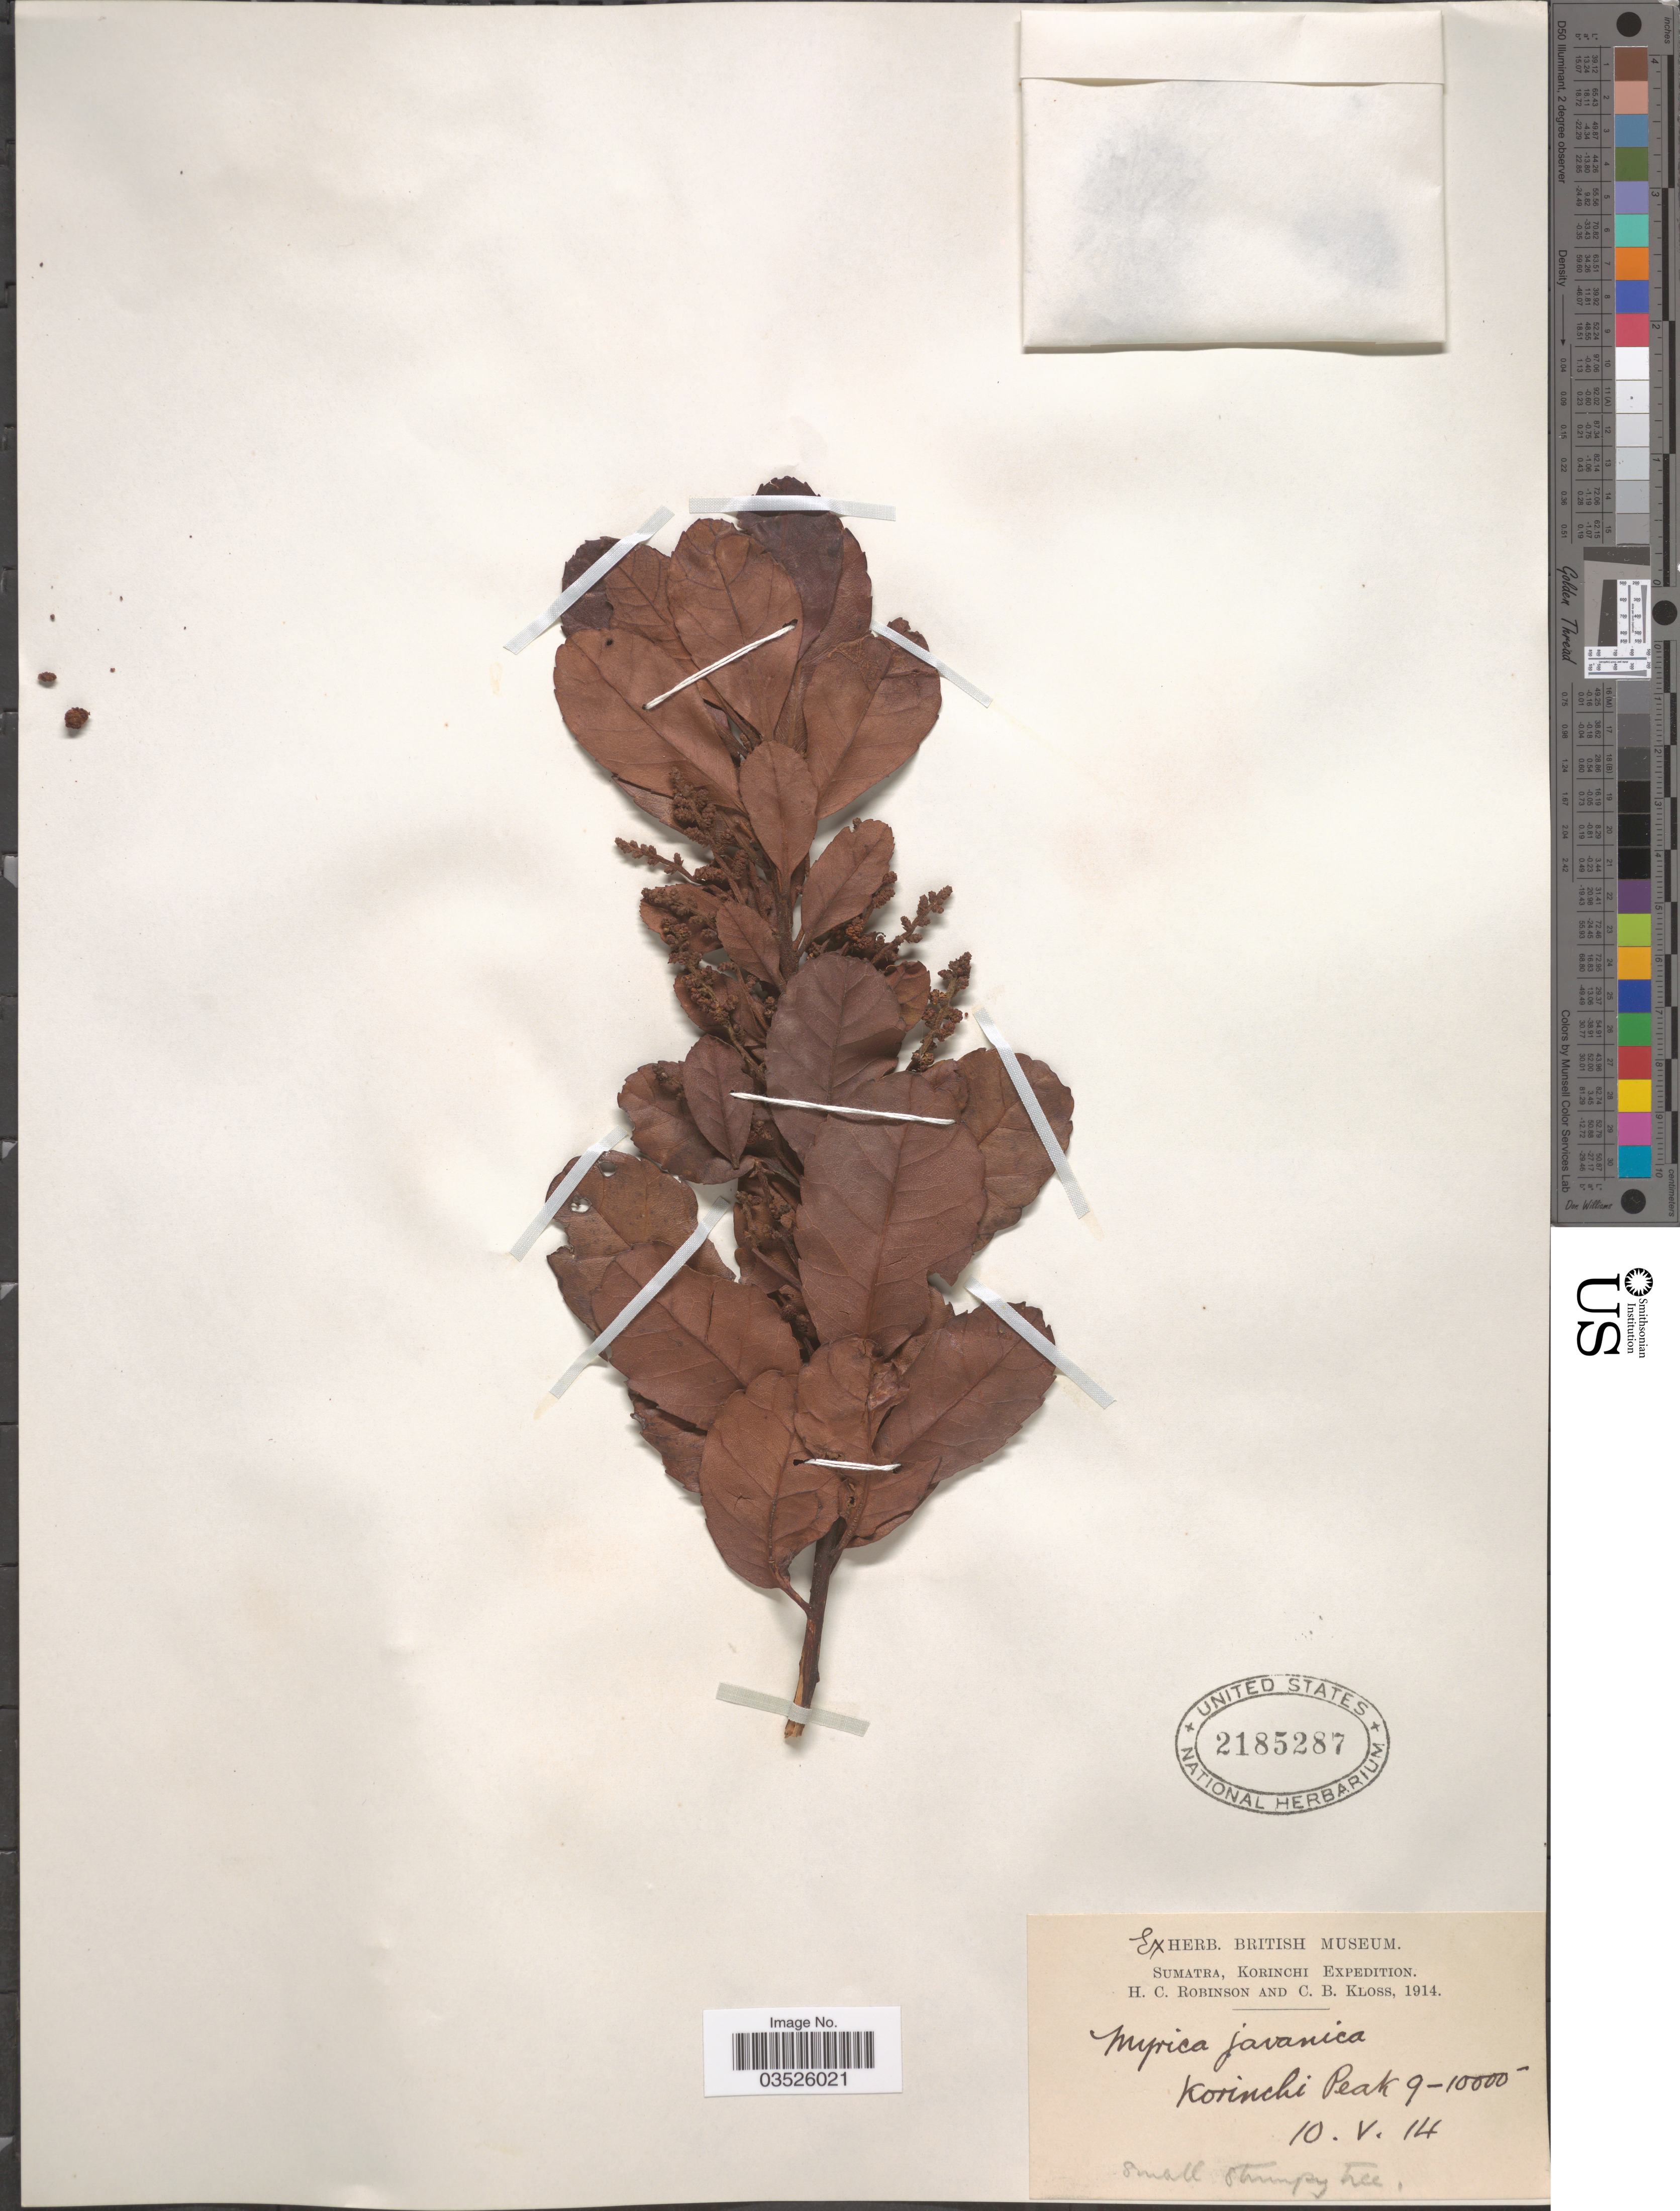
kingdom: Plantae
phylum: Tracheophyta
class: Magnoliopsida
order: Fagales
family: Myricaceae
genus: Morella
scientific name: Morella javanica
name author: (Blume) I.M. Turner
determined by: Strong, Mark T., (BOT), Smithsonian Institution - National Museum of Natural History (UNITED STATES)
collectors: H. C. Robinson & C. Kloss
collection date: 1914-05-10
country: Indonesia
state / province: Sumatra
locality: Korinchi Peak.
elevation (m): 2743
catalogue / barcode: US 2185287